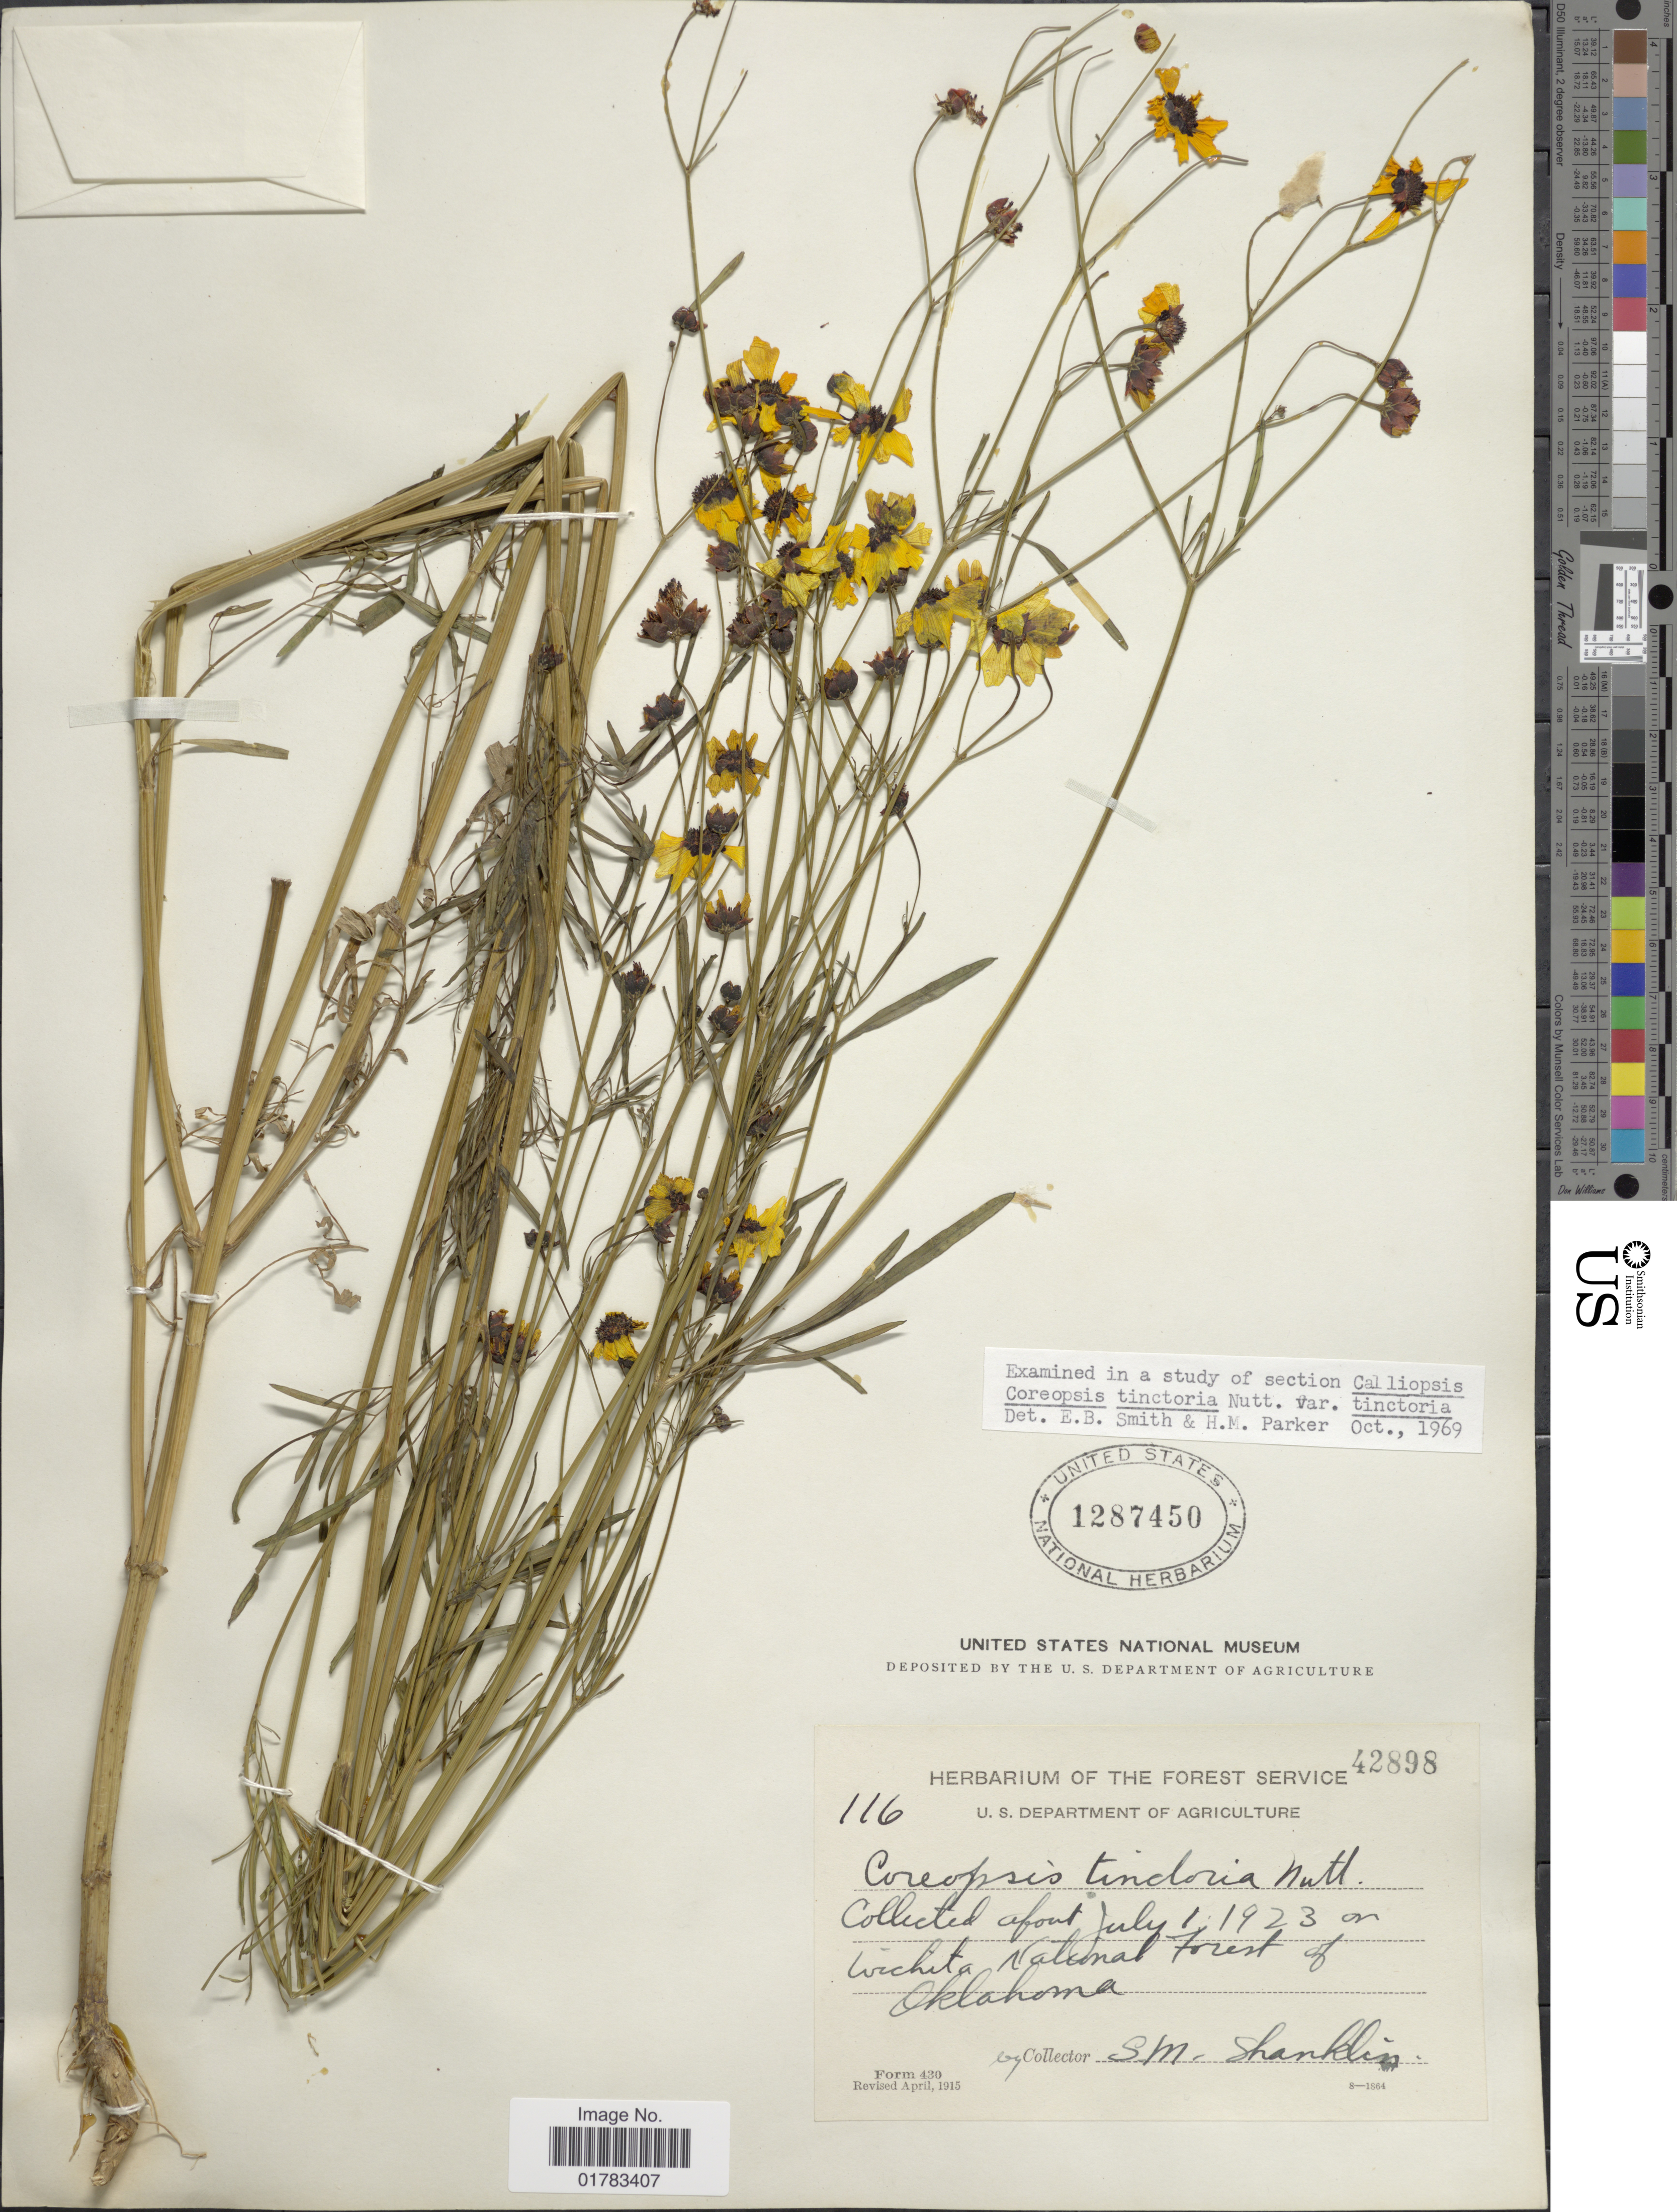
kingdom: Plantae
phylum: Tracheophyta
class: Magnoliopsida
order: Asterales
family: Asteraceae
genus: Coreopsis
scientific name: Coreopsis tinctoria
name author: Nutt.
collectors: S. Shanklin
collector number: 116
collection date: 1923-07-01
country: United States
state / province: Oklahoma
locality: Wichita National Forest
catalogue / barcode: US 1287450